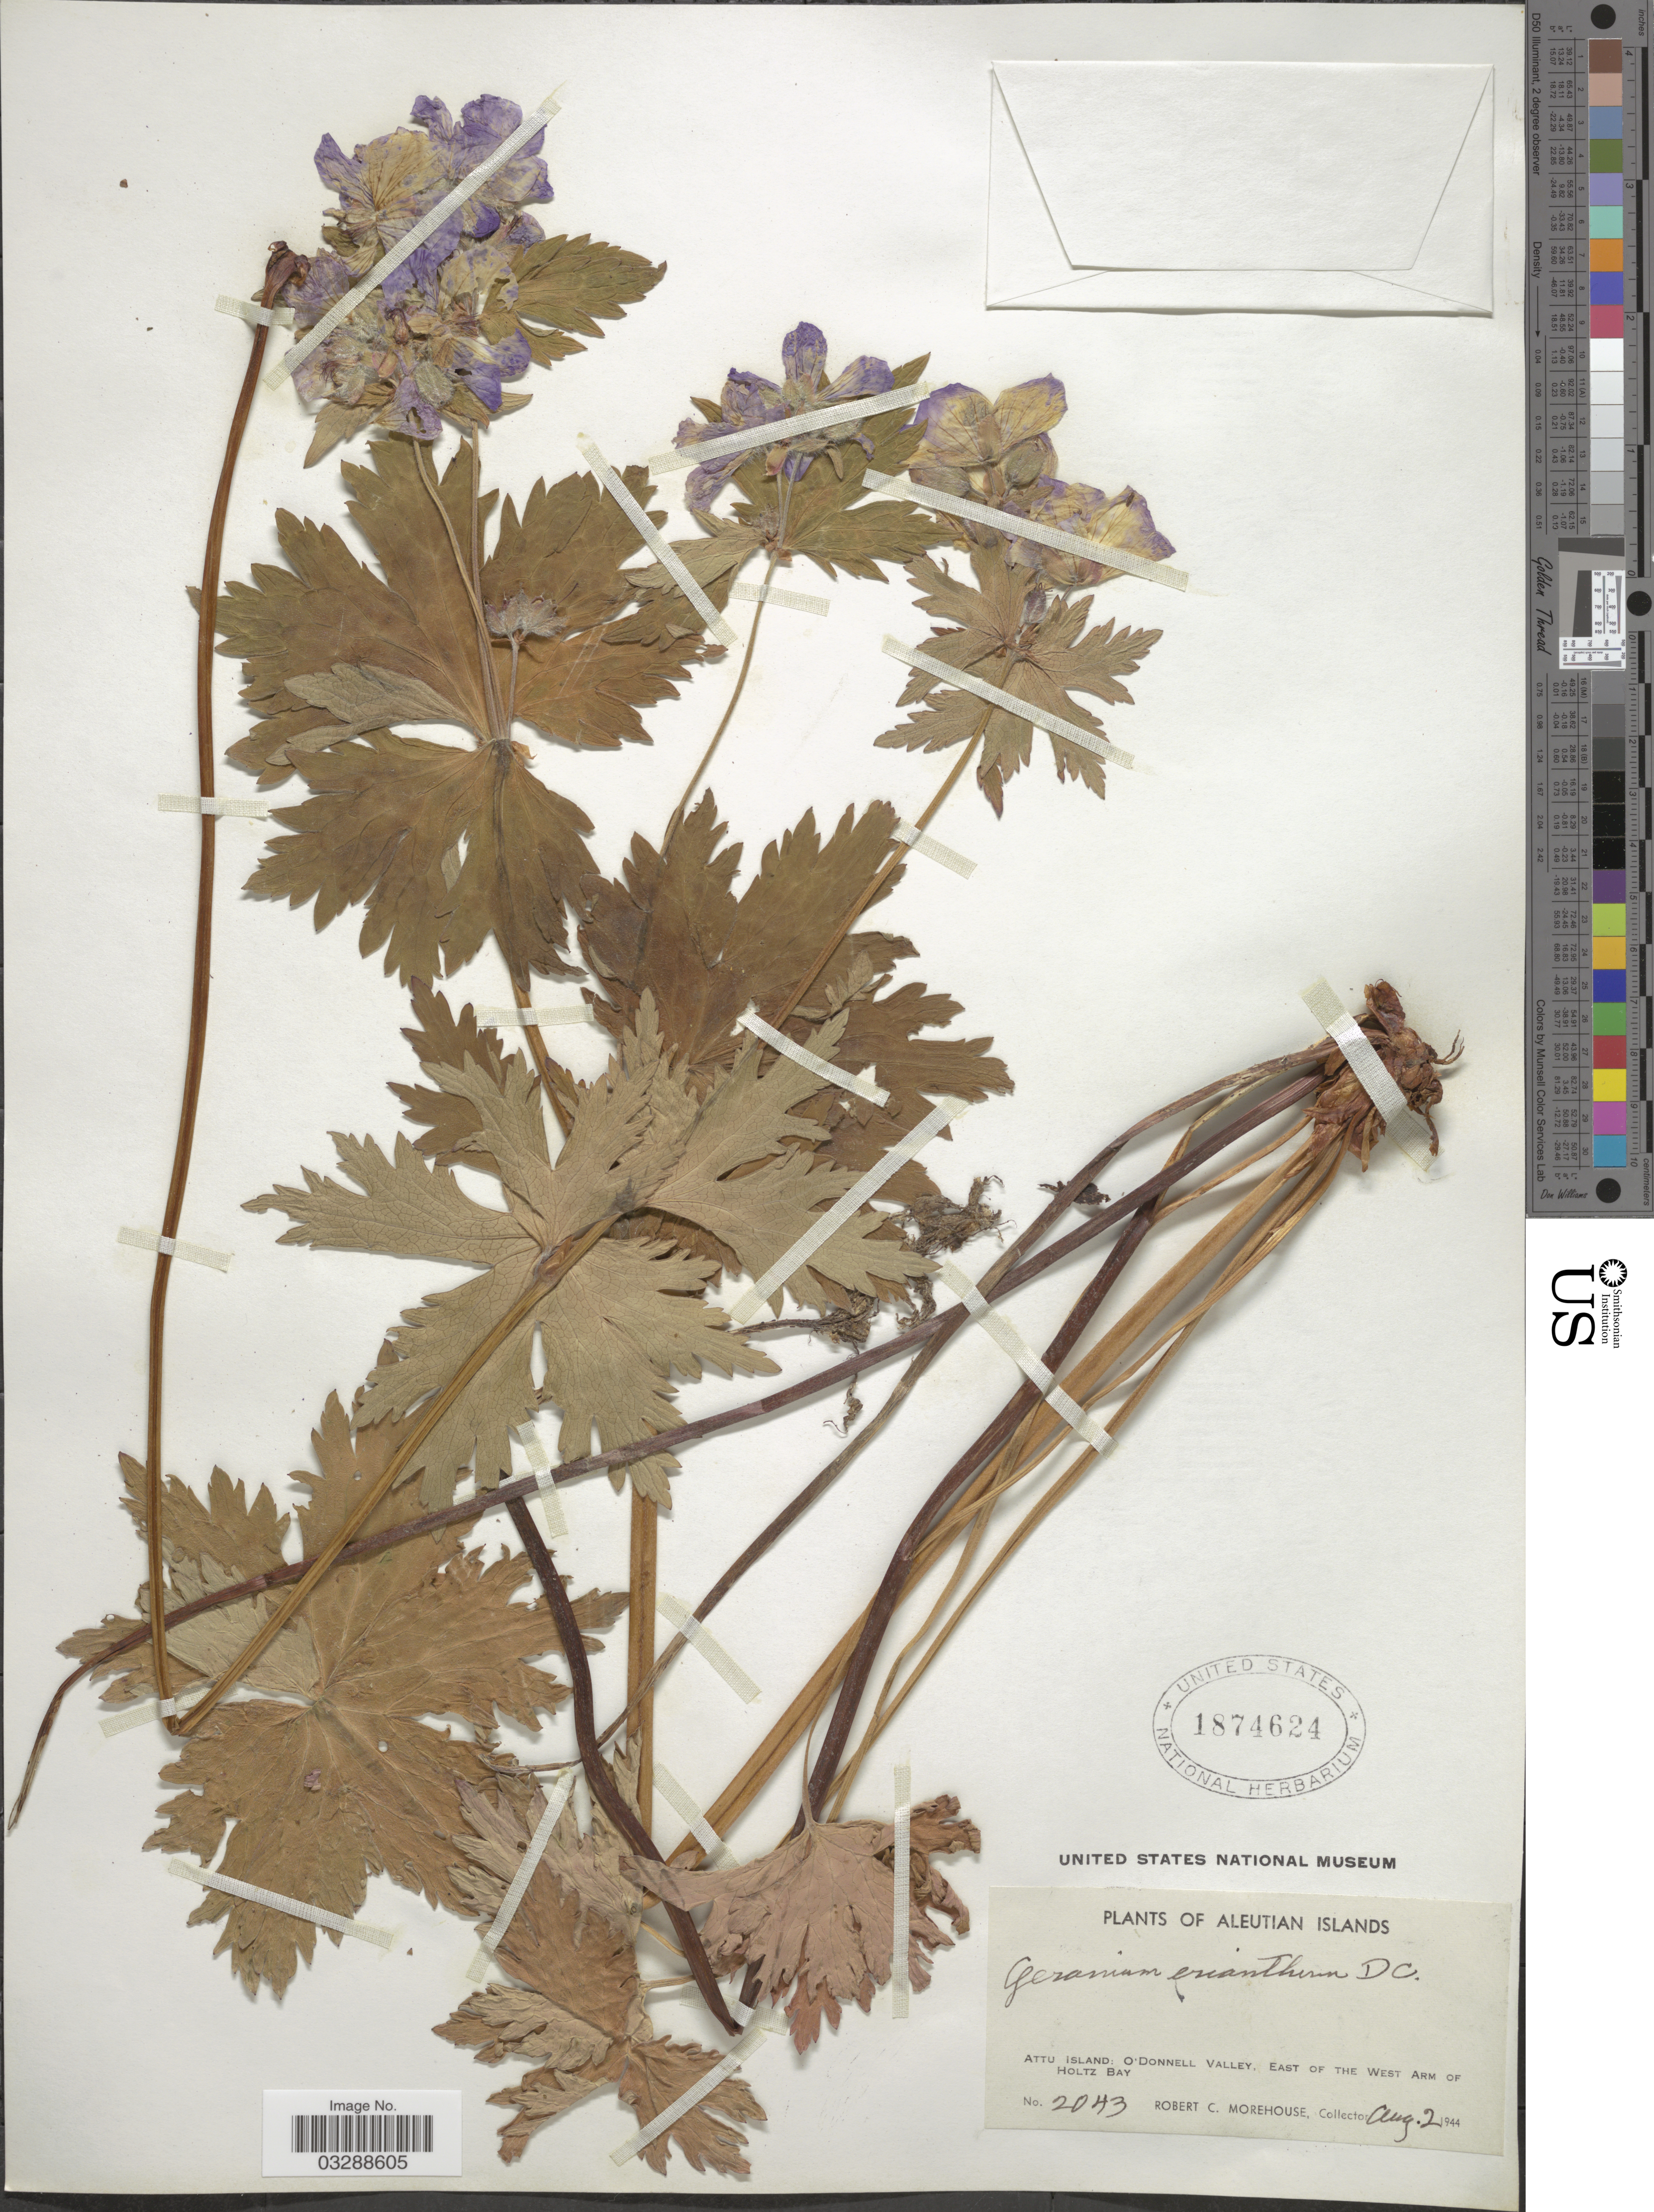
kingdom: Plantae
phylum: Tracheophyta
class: Magnoliopsida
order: Geraniales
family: Geraniaceae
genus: Geranium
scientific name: Geranium erianthum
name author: DC.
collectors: R. Morehouse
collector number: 2043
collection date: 1944-08-02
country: United States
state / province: Alaska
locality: Aleutian Islands, Attu Island: O'Donnell Valley, East of The West Arm of Holtz Bay.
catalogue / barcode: US 1874624